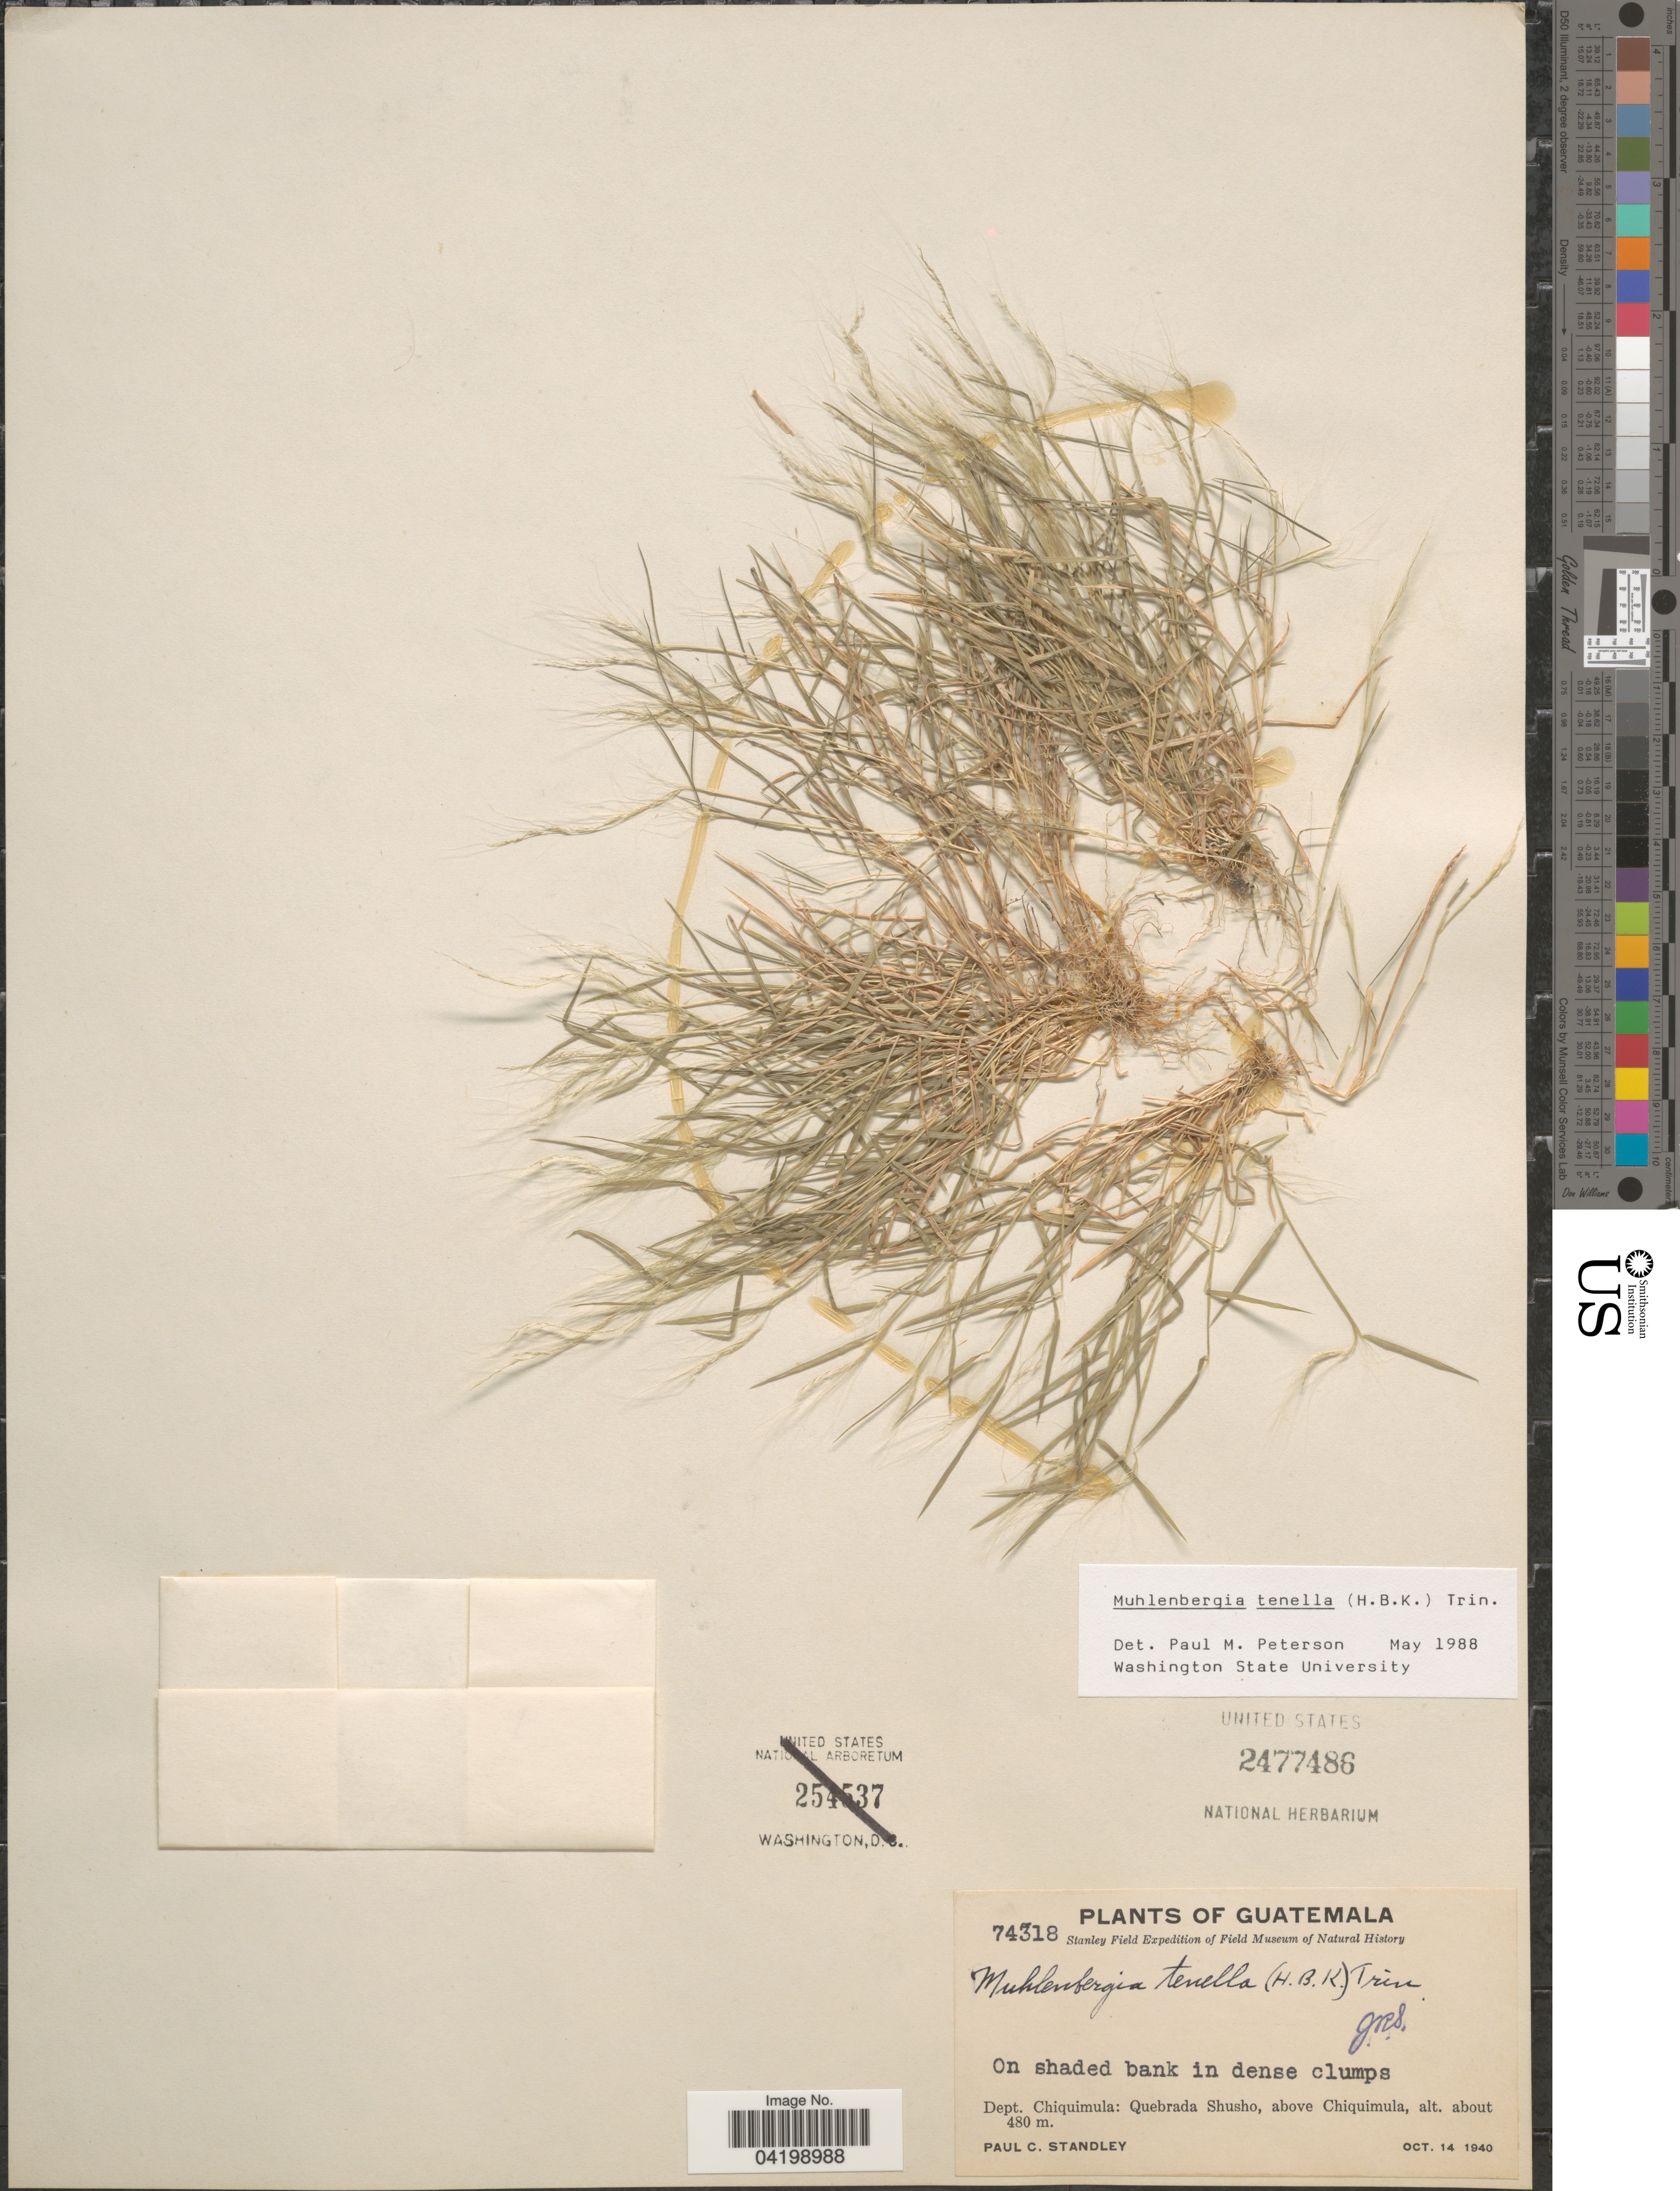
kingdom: Plantae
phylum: Tracheophyta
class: Liliopsida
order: Poales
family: Poaceae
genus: Muhlenbergia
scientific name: Muhlenbergia tenella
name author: (Kunth) Trin.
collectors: P. C. Standley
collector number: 74318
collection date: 1940-10-14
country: Guatemala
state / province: Chiquimula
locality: Stanley Field Expedition of Field Museum of Natural History. Dept. Chiquimula: Quebrada Shusho, above Chiquimula.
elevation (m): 480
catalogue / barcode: US 2477486